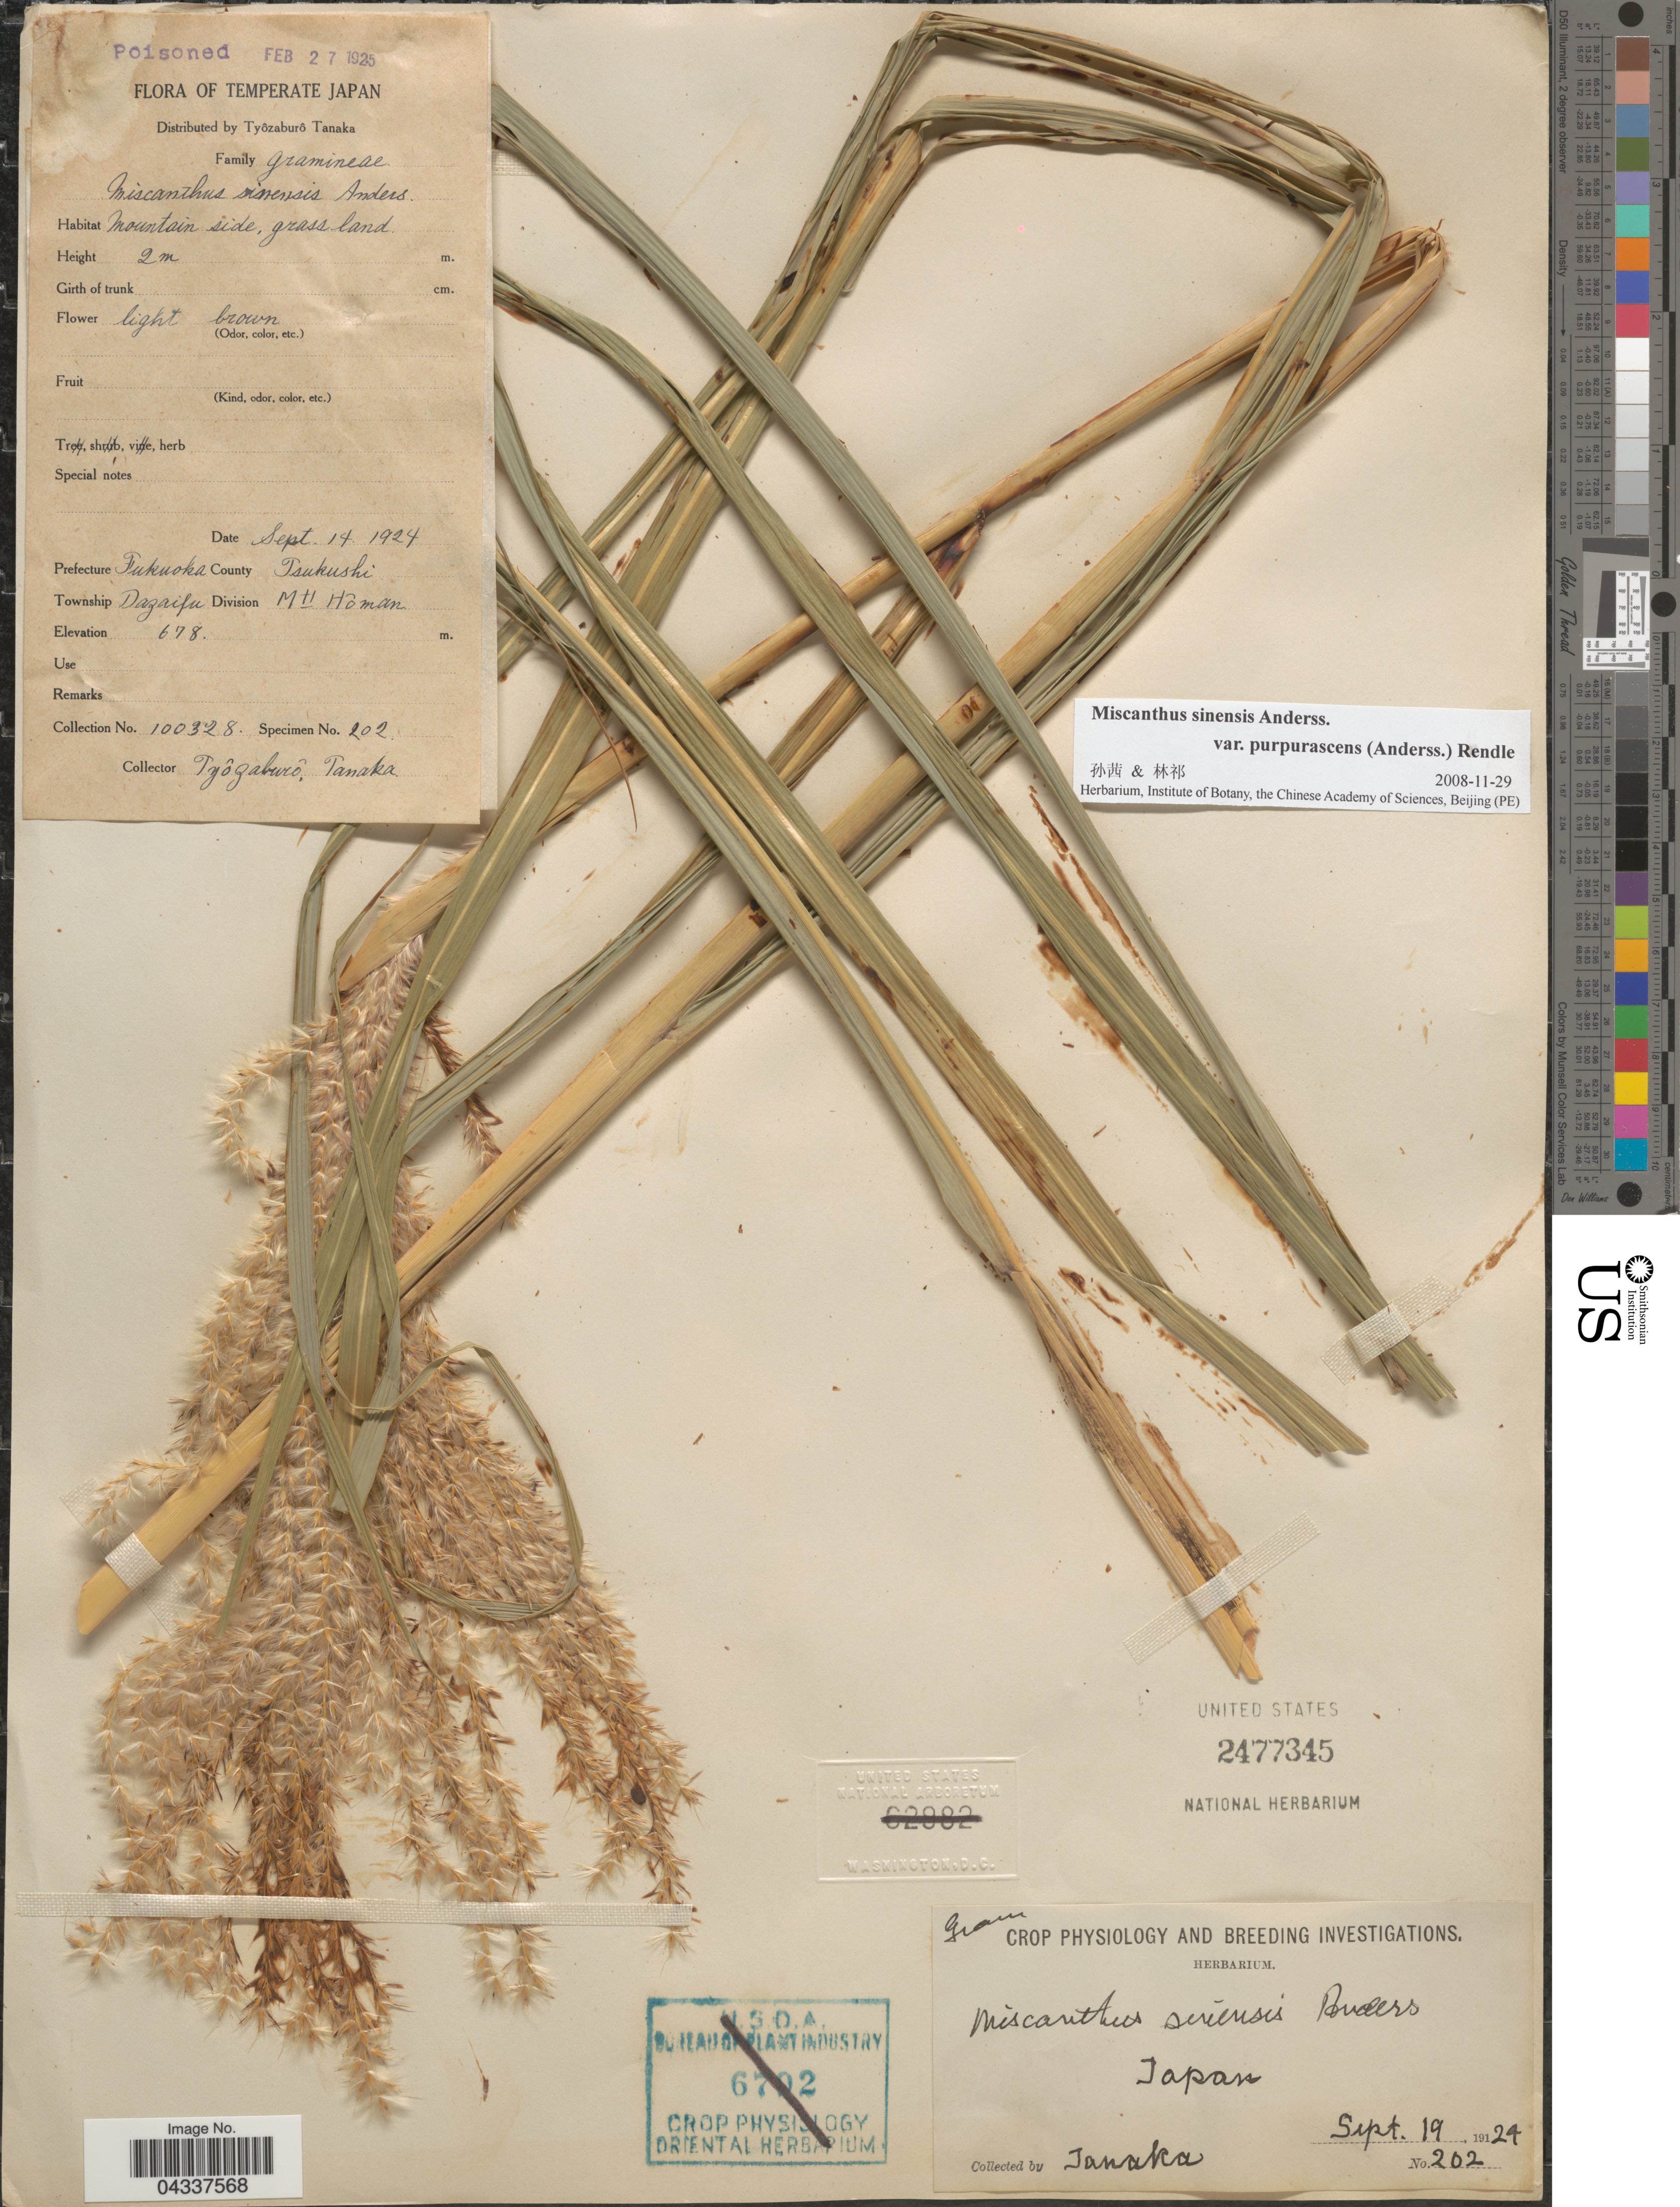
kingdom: Plantae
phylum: Tracheophyta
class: Liliopsida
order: Poales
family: Poaceae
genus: Miscanthus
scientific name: Miscanthus sinensis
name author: Andersson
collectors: T. Tanaka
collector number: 202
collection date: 1924-09-14/1924-09-19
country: Japan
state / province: Hukuoka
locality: Temperate Japan. Prefecture Fukuoka. County Tsukushi, Township Dazaifu. Division Mt. Hôman.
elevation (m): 678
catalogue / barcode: US 2477345